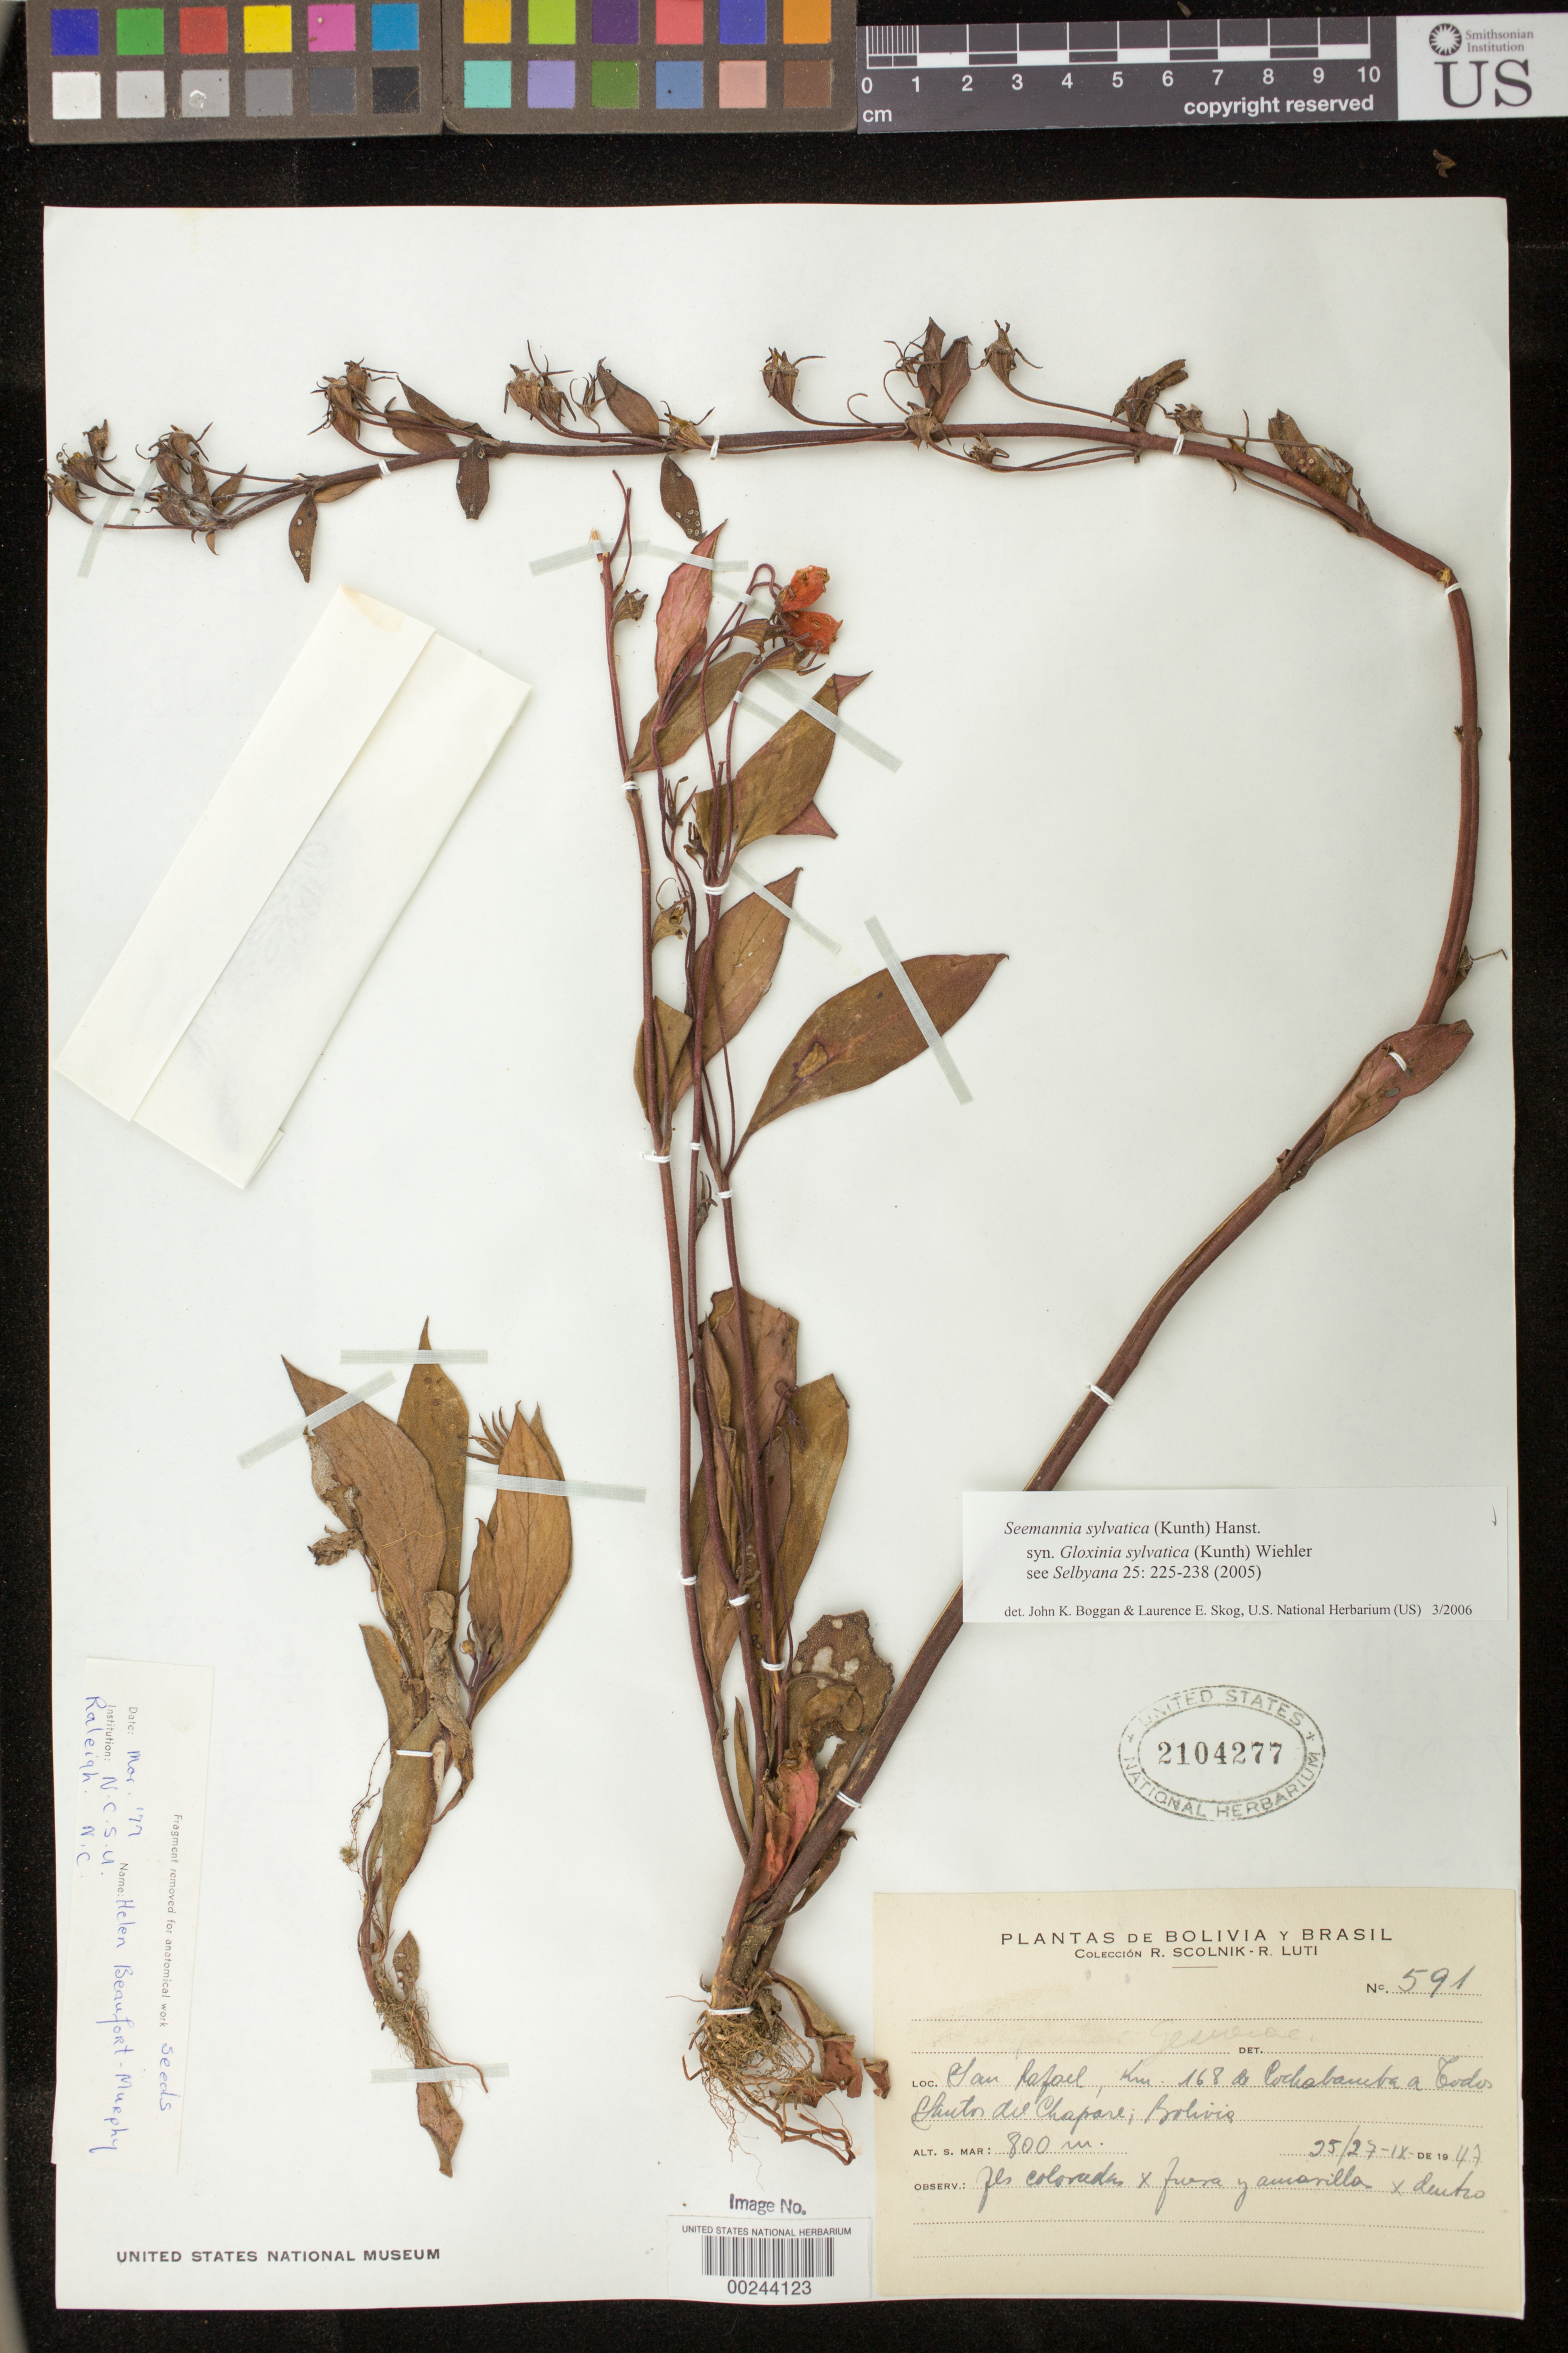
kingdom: Plantae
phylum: Tracheophyta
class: Magnoliopsida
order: Lamiales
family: Gesneriaceae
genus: Seemannia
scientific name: Seemannia sylvatica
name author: (Kunth) Hanst.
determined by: Boggan, J. K.; Skog, L. E.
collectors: R. Scolnik & R. Luti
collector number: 591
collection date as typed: Sep 1947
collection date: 1947-09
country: Bolivia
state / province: Cochabamba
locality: San Rafael, km 168 from Cochabamba to Codos Chautos del Chapare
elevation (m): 800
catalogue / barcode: US 2104277